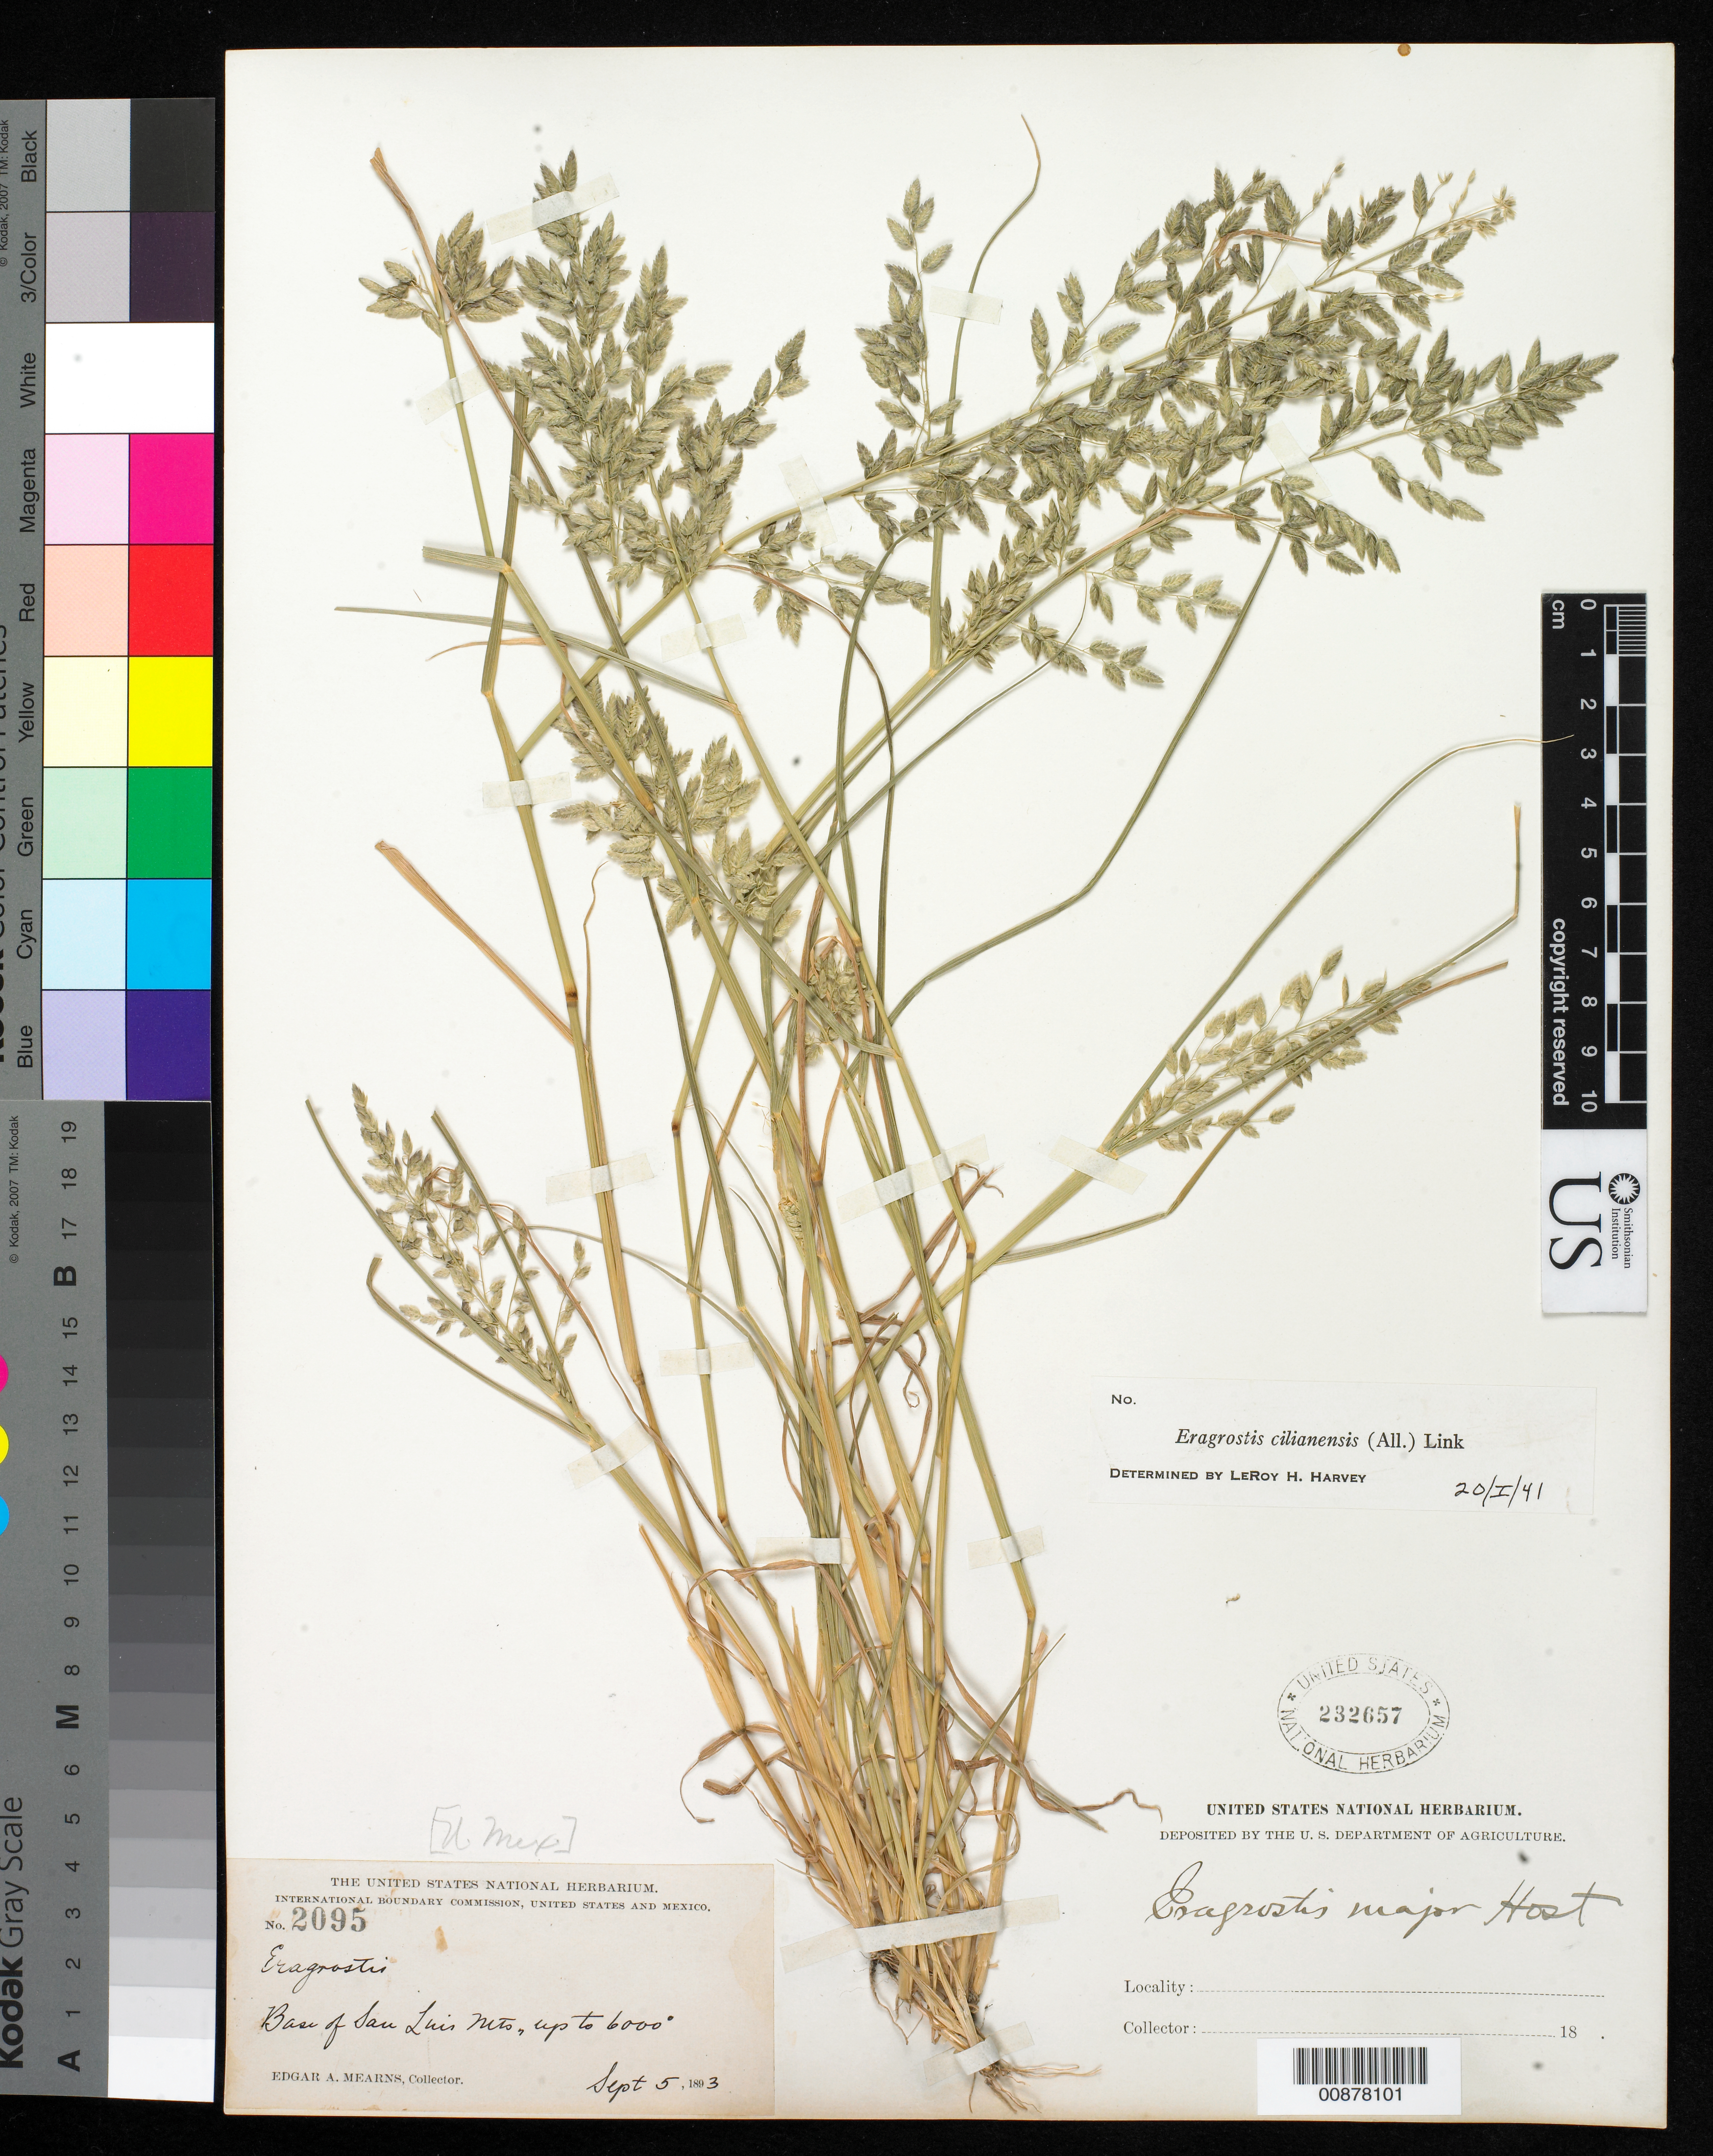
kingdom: Plantae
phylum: Tracheophyta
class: Liliopsida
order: Poales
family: Poaceae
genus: Eragrostis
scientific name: Eragrostis cilianensis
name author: (Bellardi) Vignolo ex Janch.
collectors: E. A. Mearns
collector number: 2095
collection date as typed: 05 Sep 1893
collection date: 1893-09-05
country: United States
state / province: New Mexico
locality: Base of San Luis Mts.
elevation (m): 1829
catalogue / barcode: US 232657